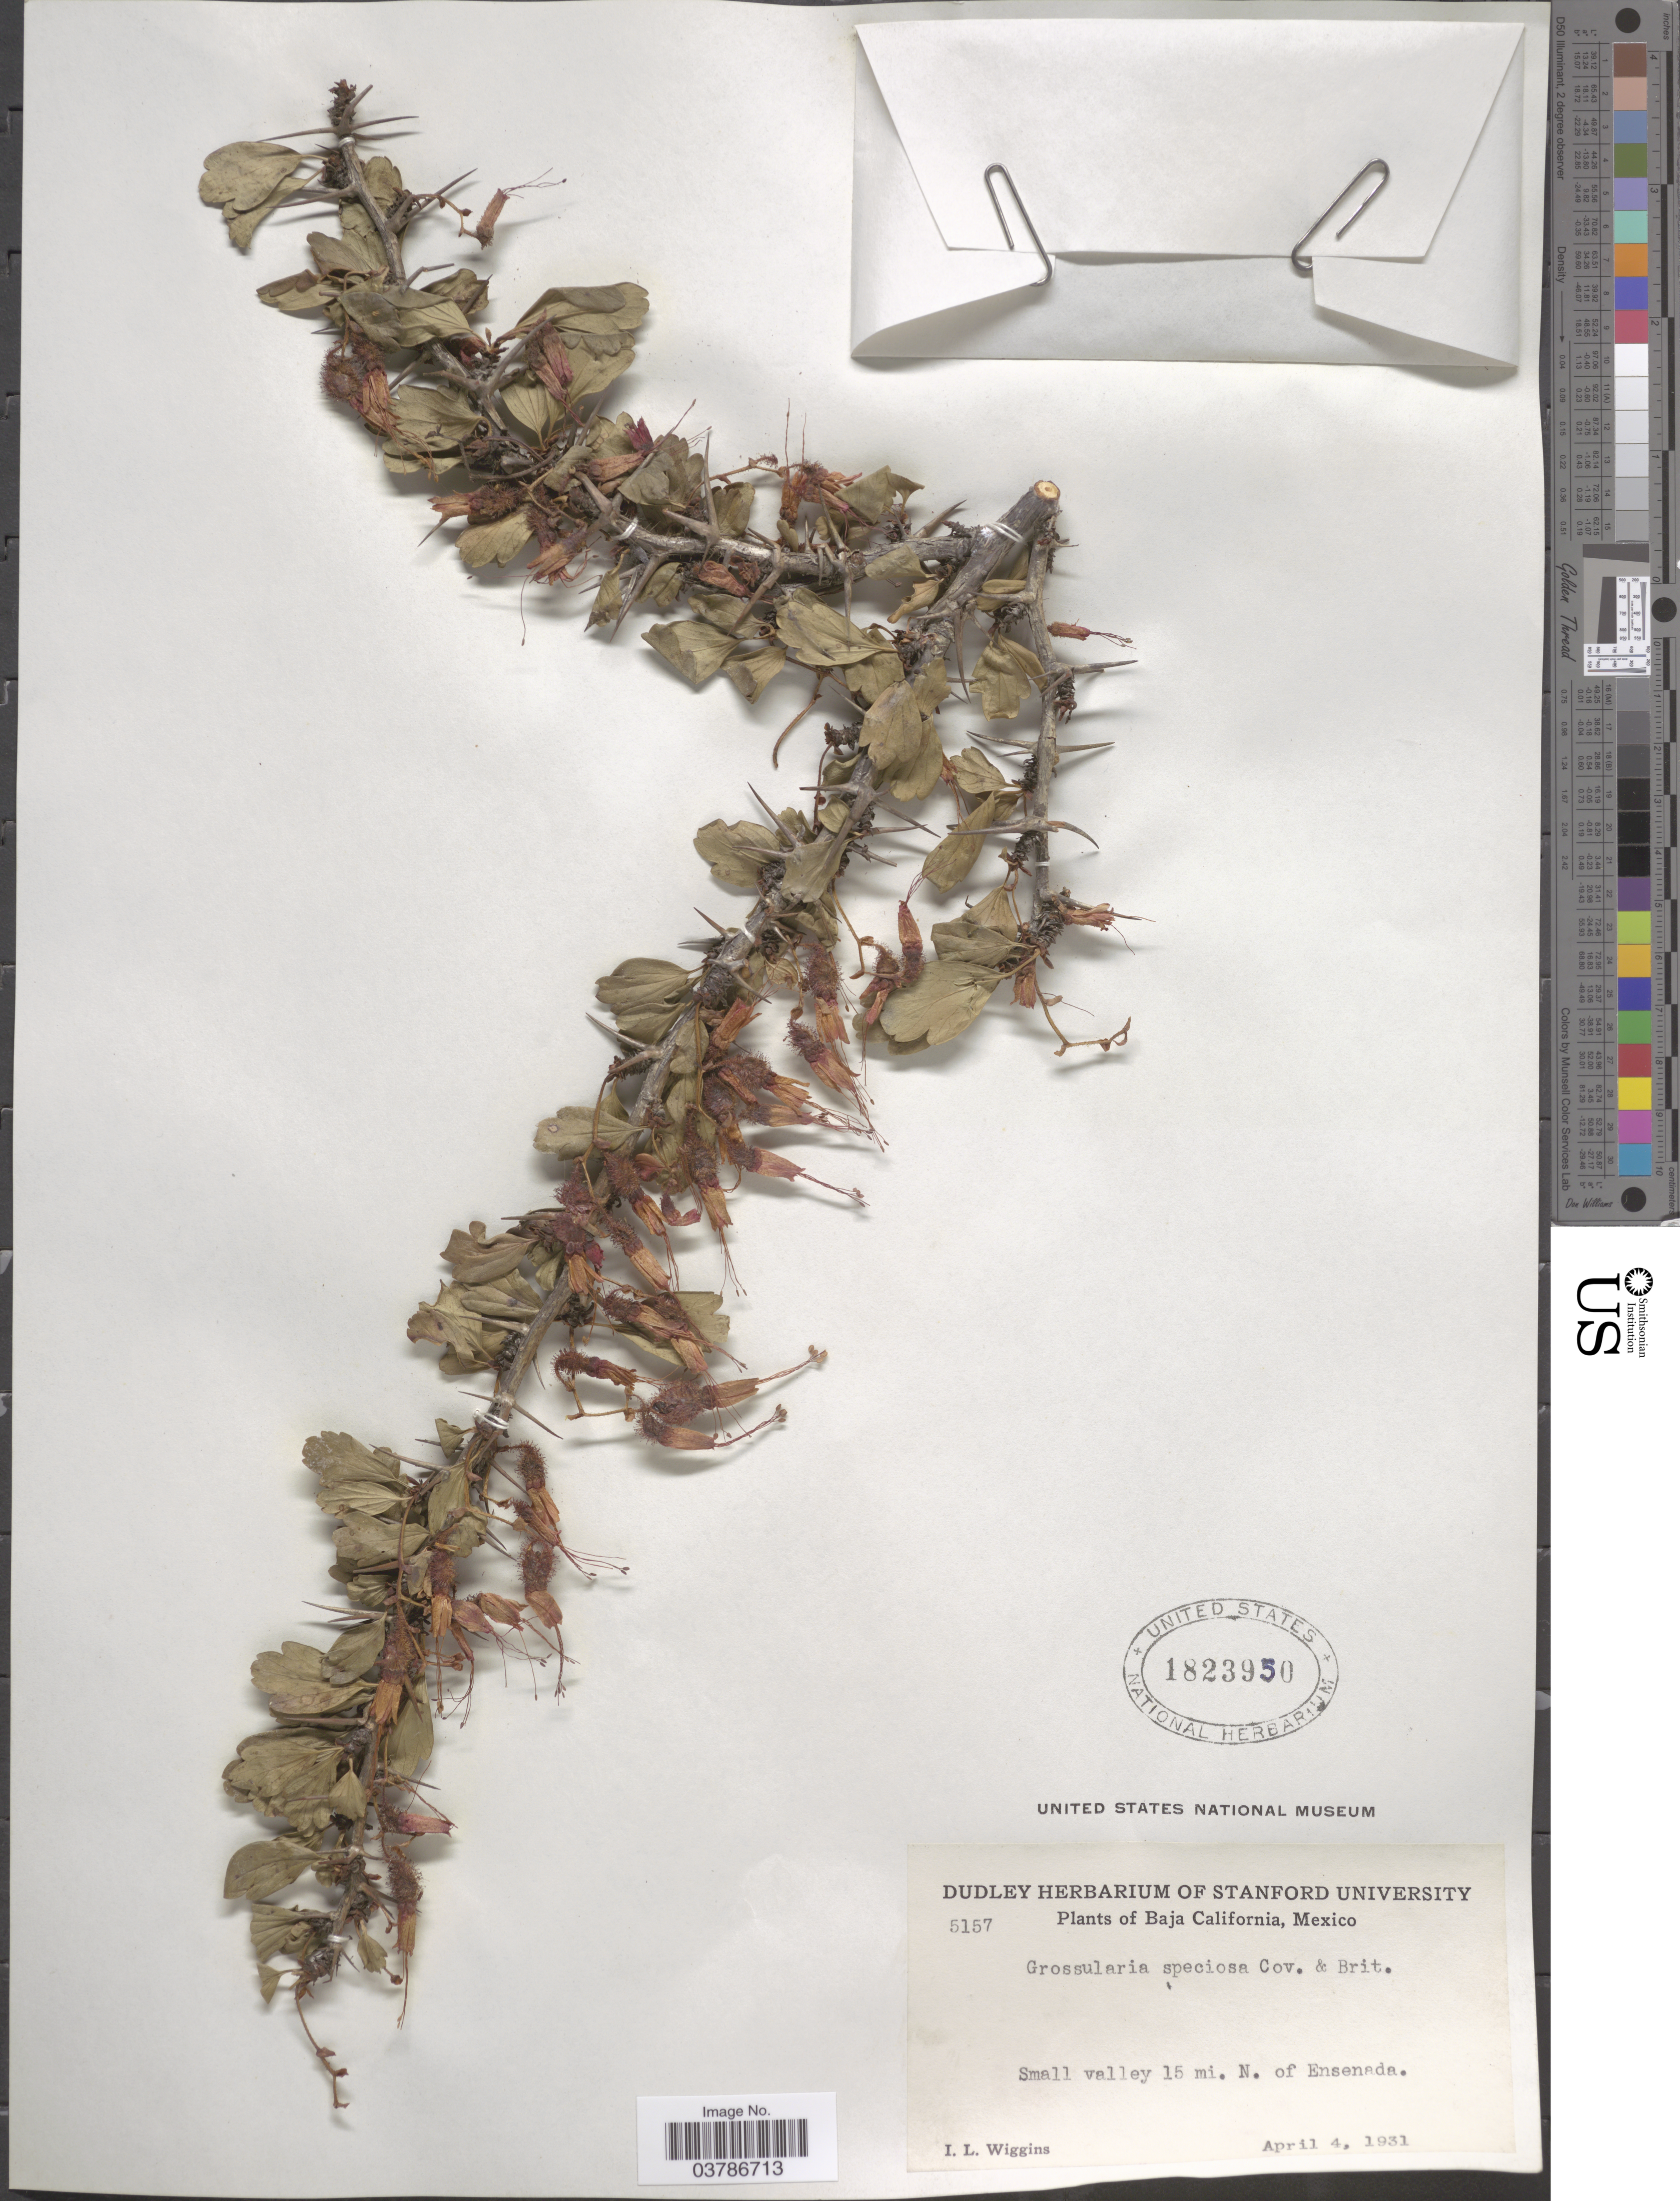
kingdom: Plantae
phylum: Tracheophyta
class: Magnoliopsida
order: Saxifragales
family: Grossulariaceae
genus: Ribes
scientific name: Ribes speciosum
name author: Pursh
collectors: I. L. Wiggins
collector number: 5157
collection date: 1931-04-04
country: Mexico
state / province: Baja California Norte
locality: Small valley 15 mi. N. of Ensenada.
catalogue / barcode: US 1823950